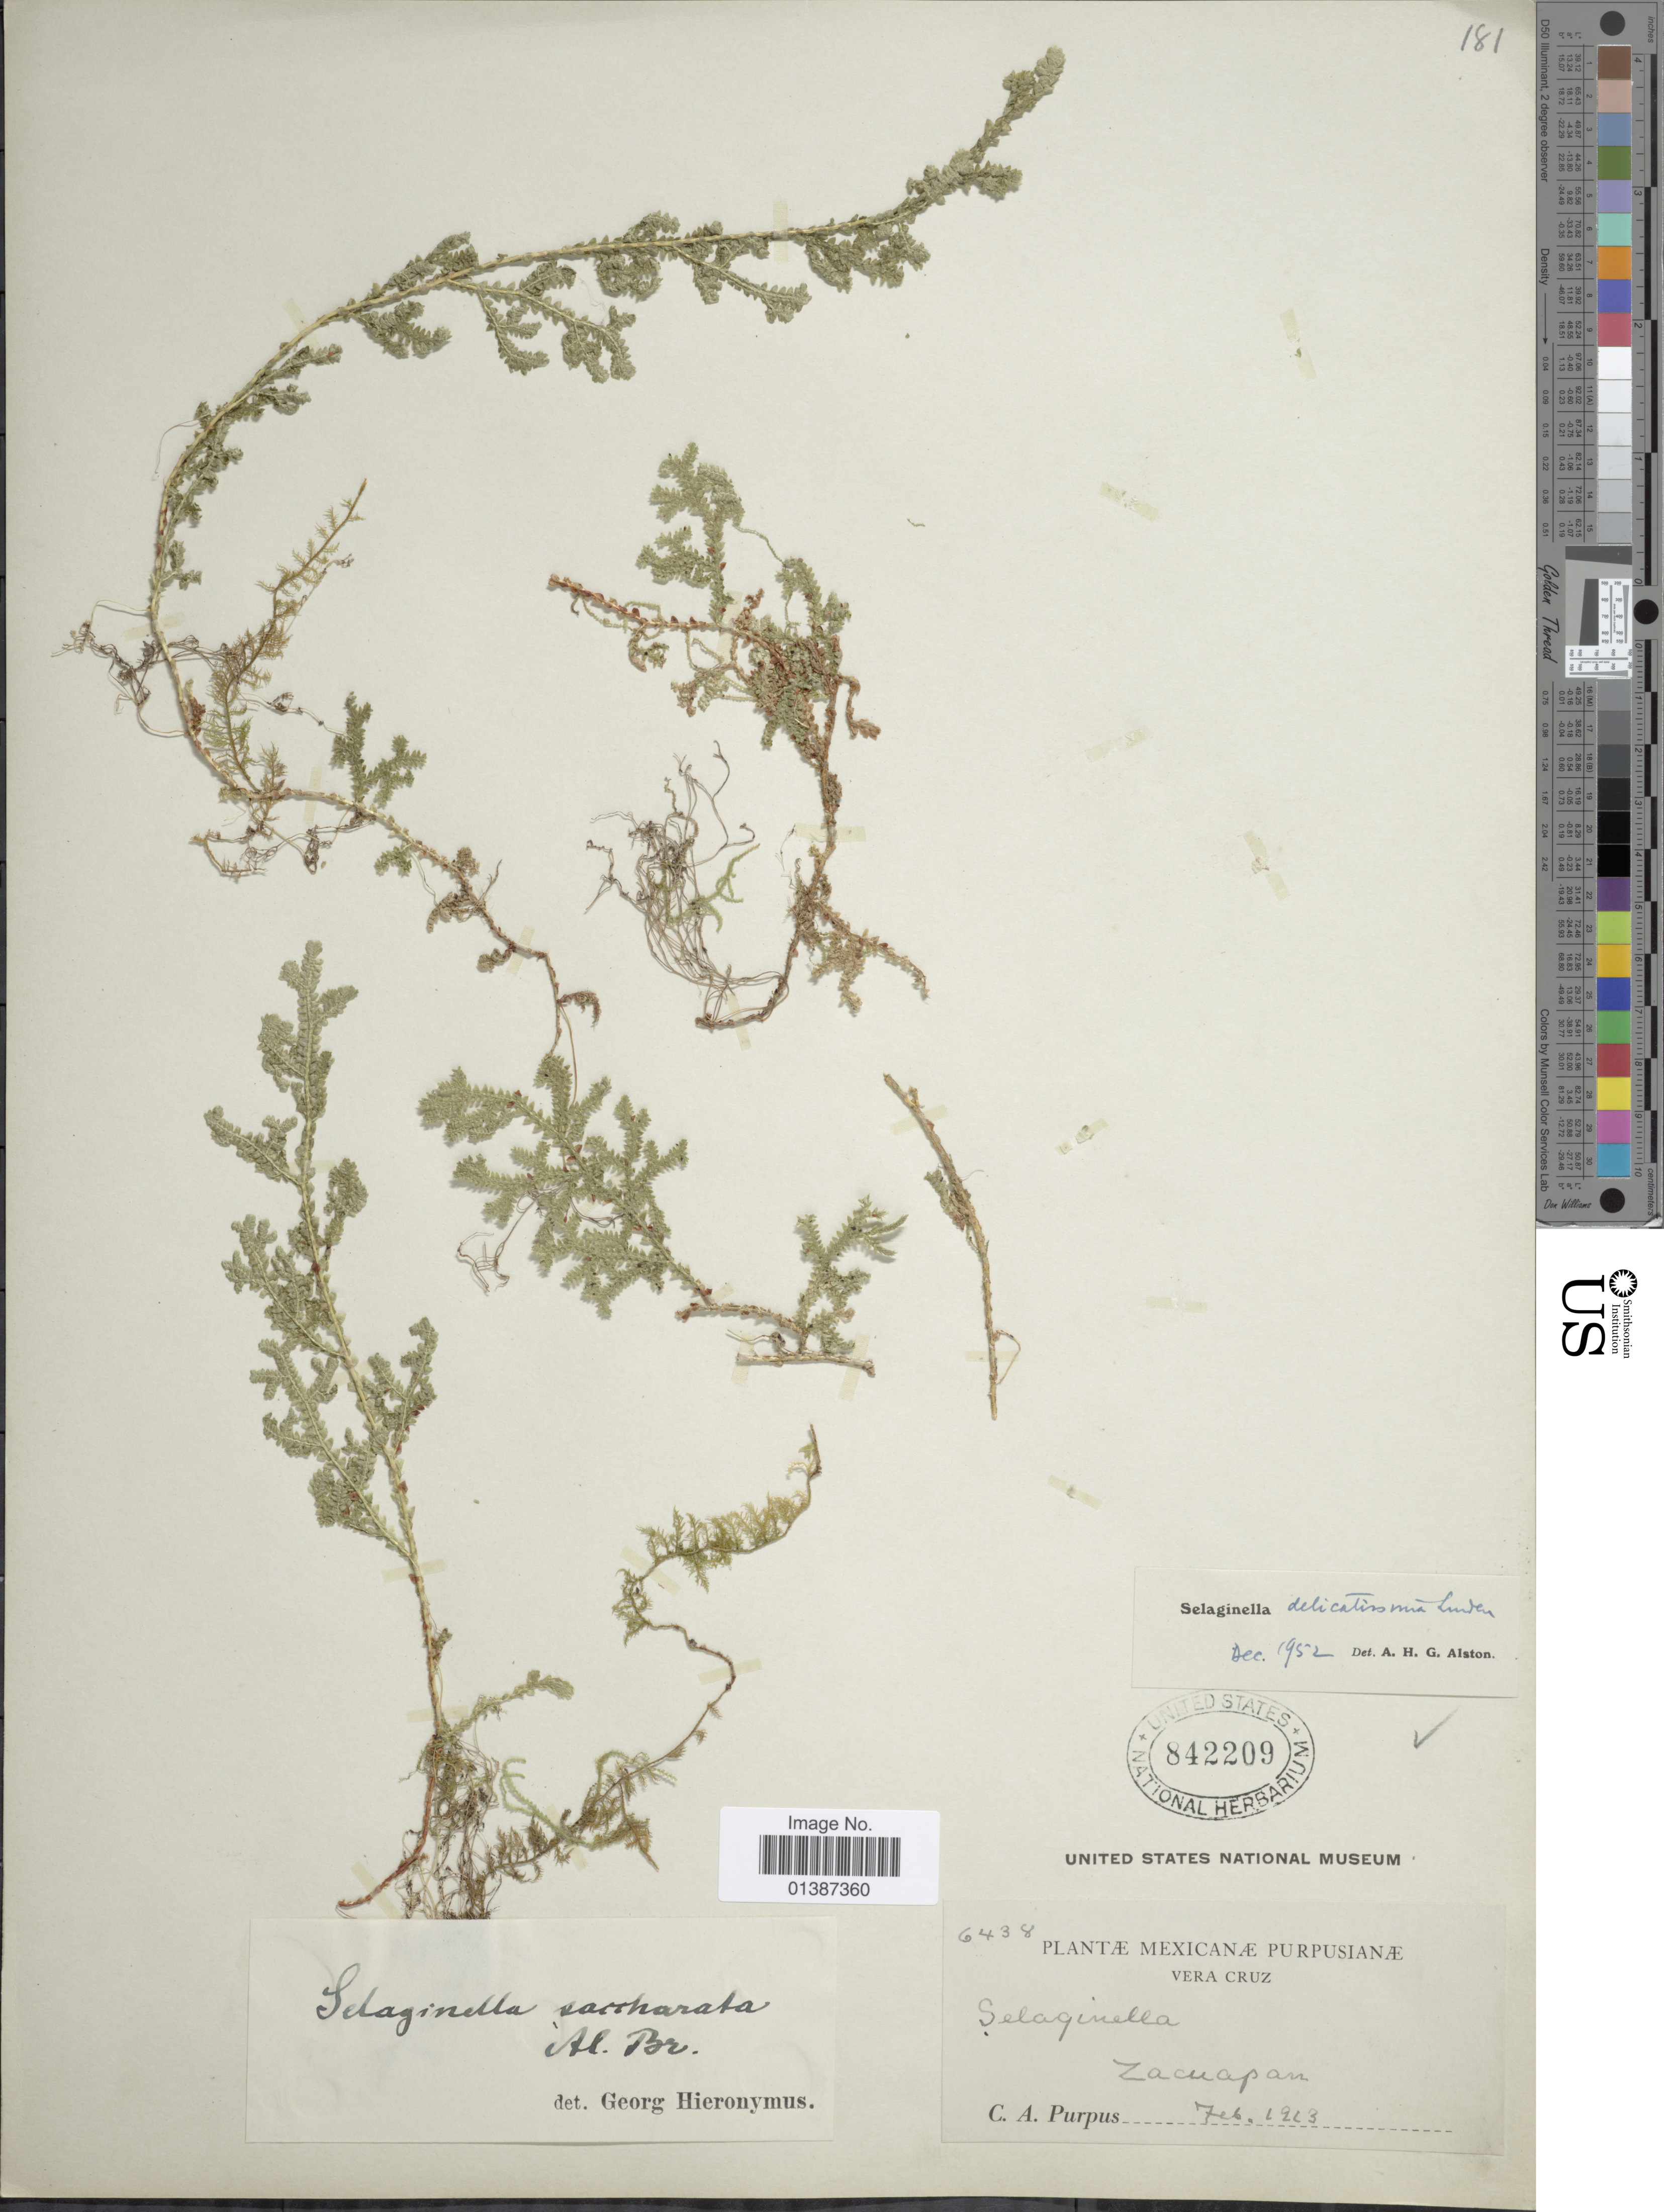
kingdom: Plantae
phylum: Tracheophyta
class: Lycopodiopsida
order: Selaginellales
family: Selaginellaceae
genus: Selaginella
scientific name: Selaginella delicatissima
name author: Linden ex A. Braun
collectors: C. A. Purpus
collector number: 6438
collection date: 1913-02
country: Mexico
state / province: Veracruz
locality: Vera Cruz, Zacuapan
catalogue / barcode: US 842209